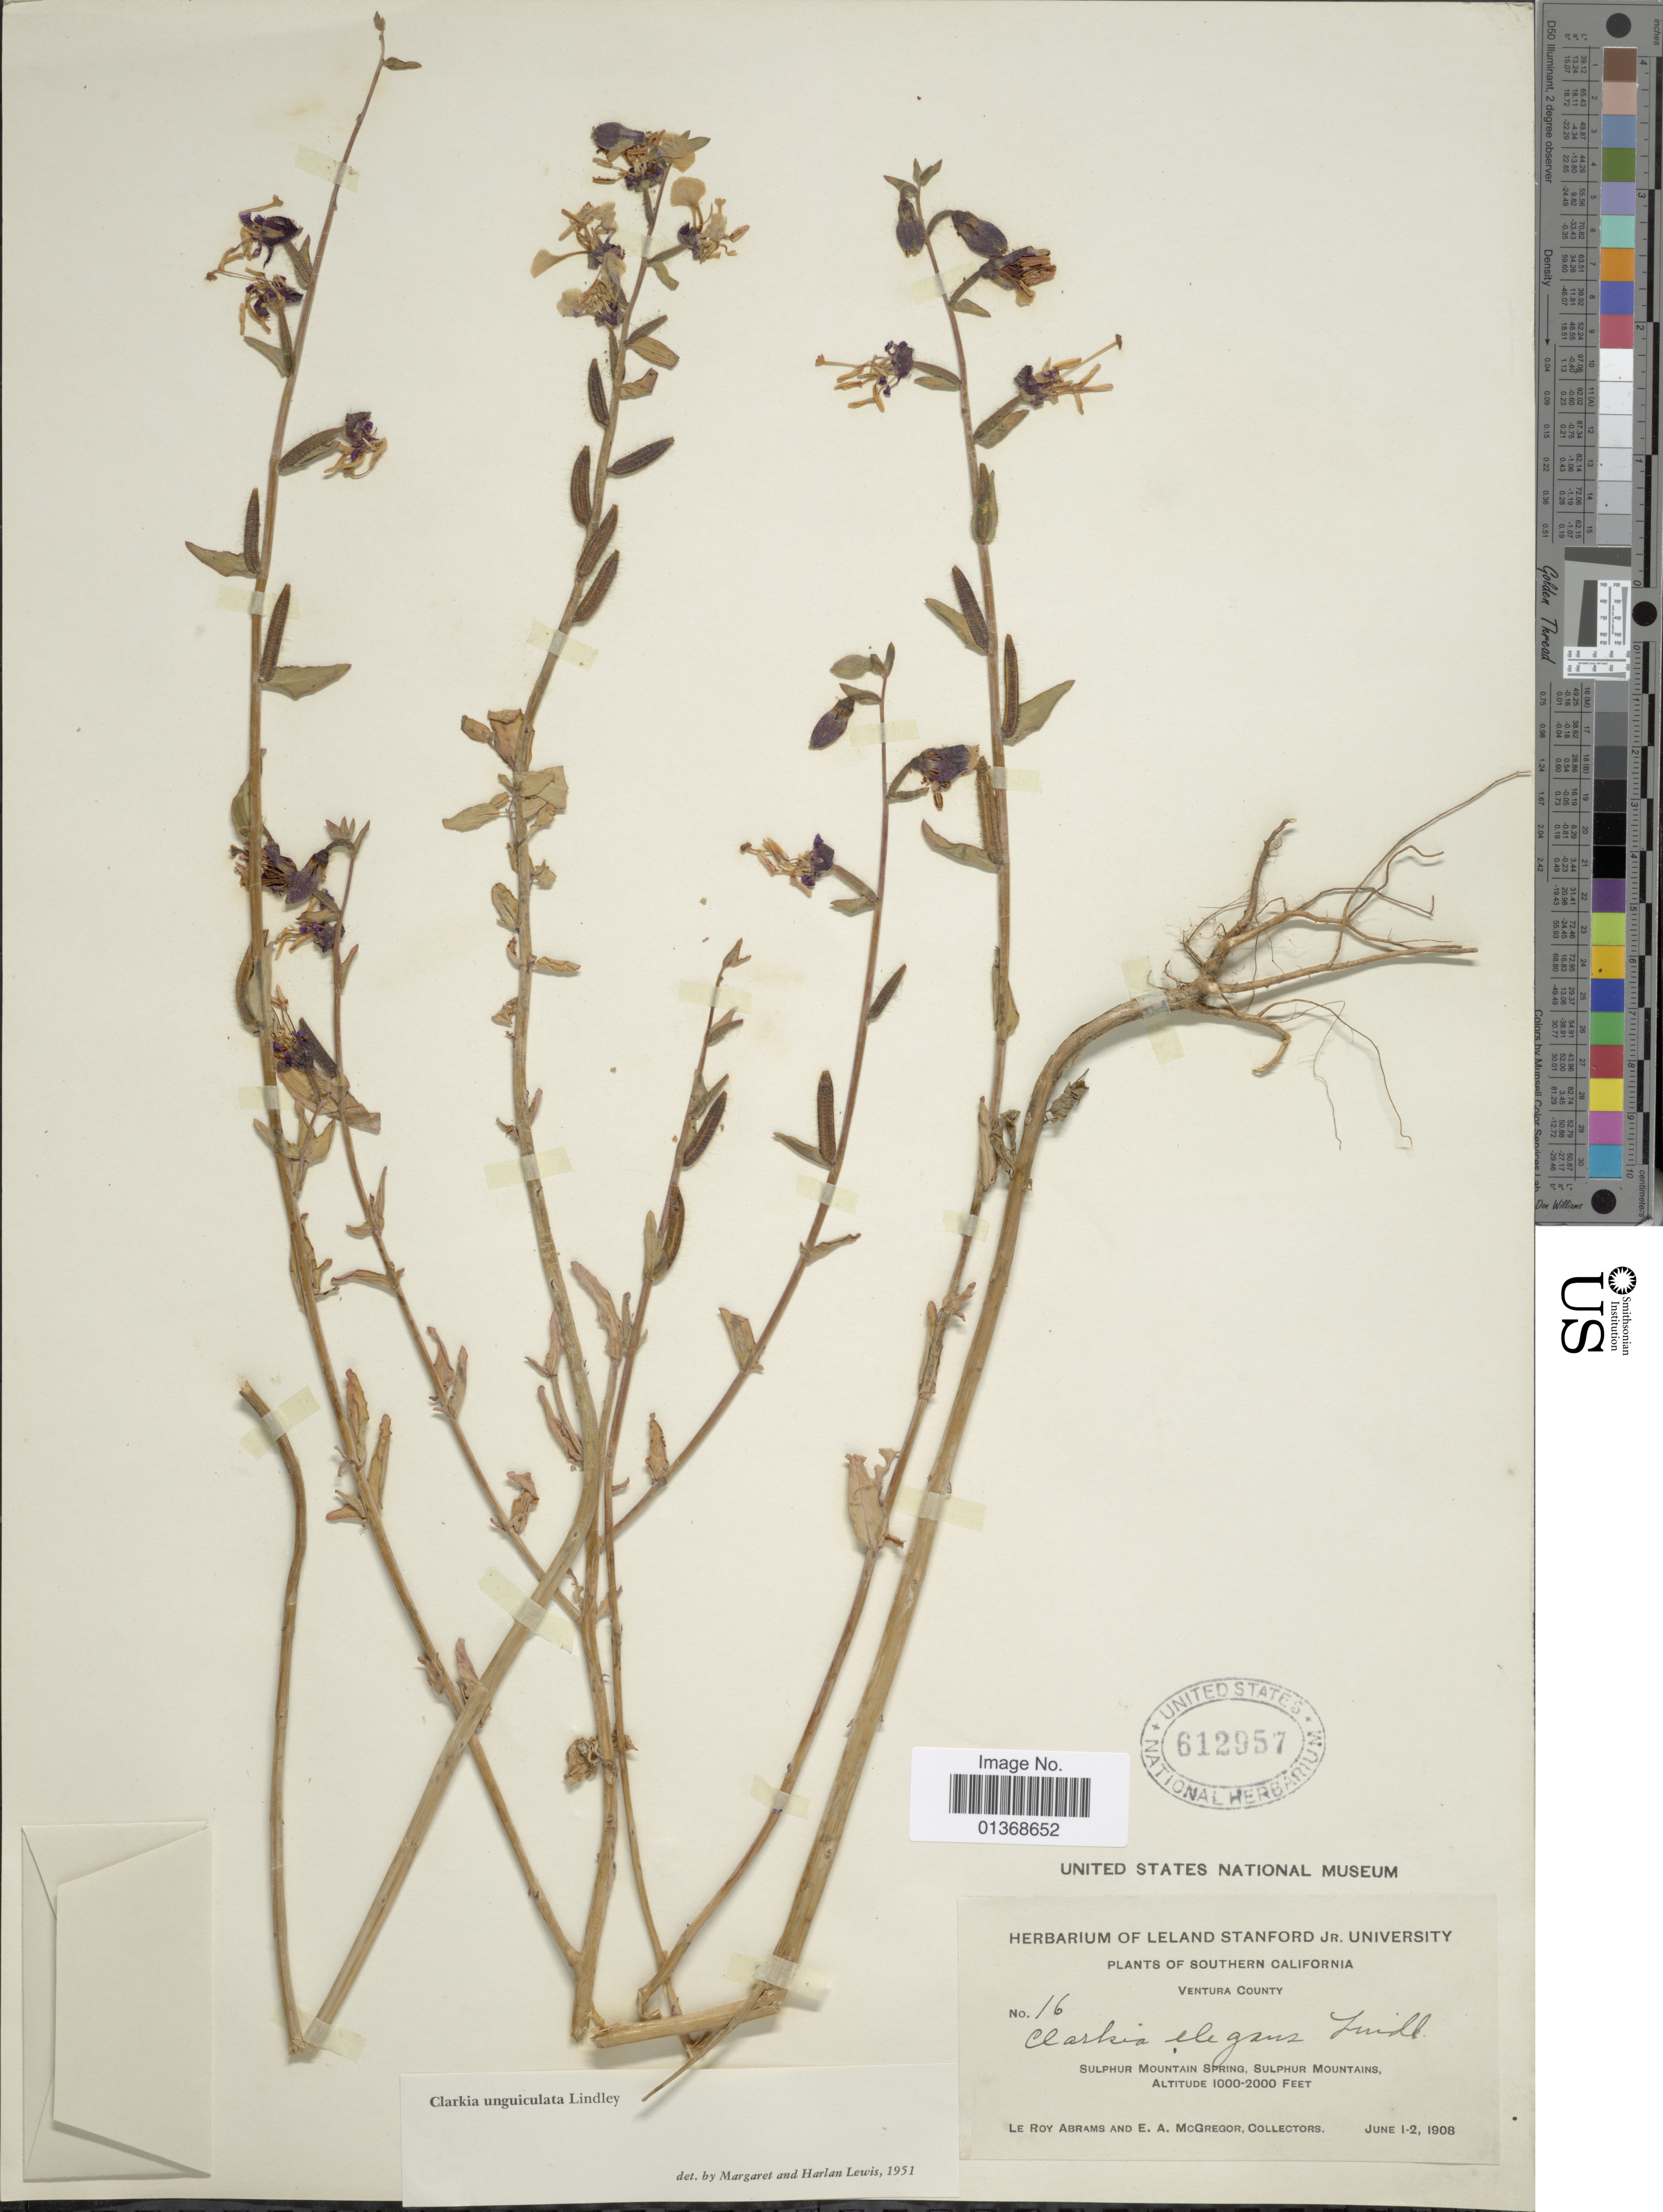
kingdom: Plantae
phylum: Tracheophyta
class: Magnoliopsida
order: Myrtales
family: Onagraceae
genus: Clarkia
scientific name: Clarkia unguiculata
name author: Lindl.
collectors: L. Abrams & E. A. McGregor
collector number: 16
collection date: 1908-06-01/1908-06-02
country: United States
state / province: California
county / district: Ventura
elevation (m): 305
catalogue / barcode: US 612957